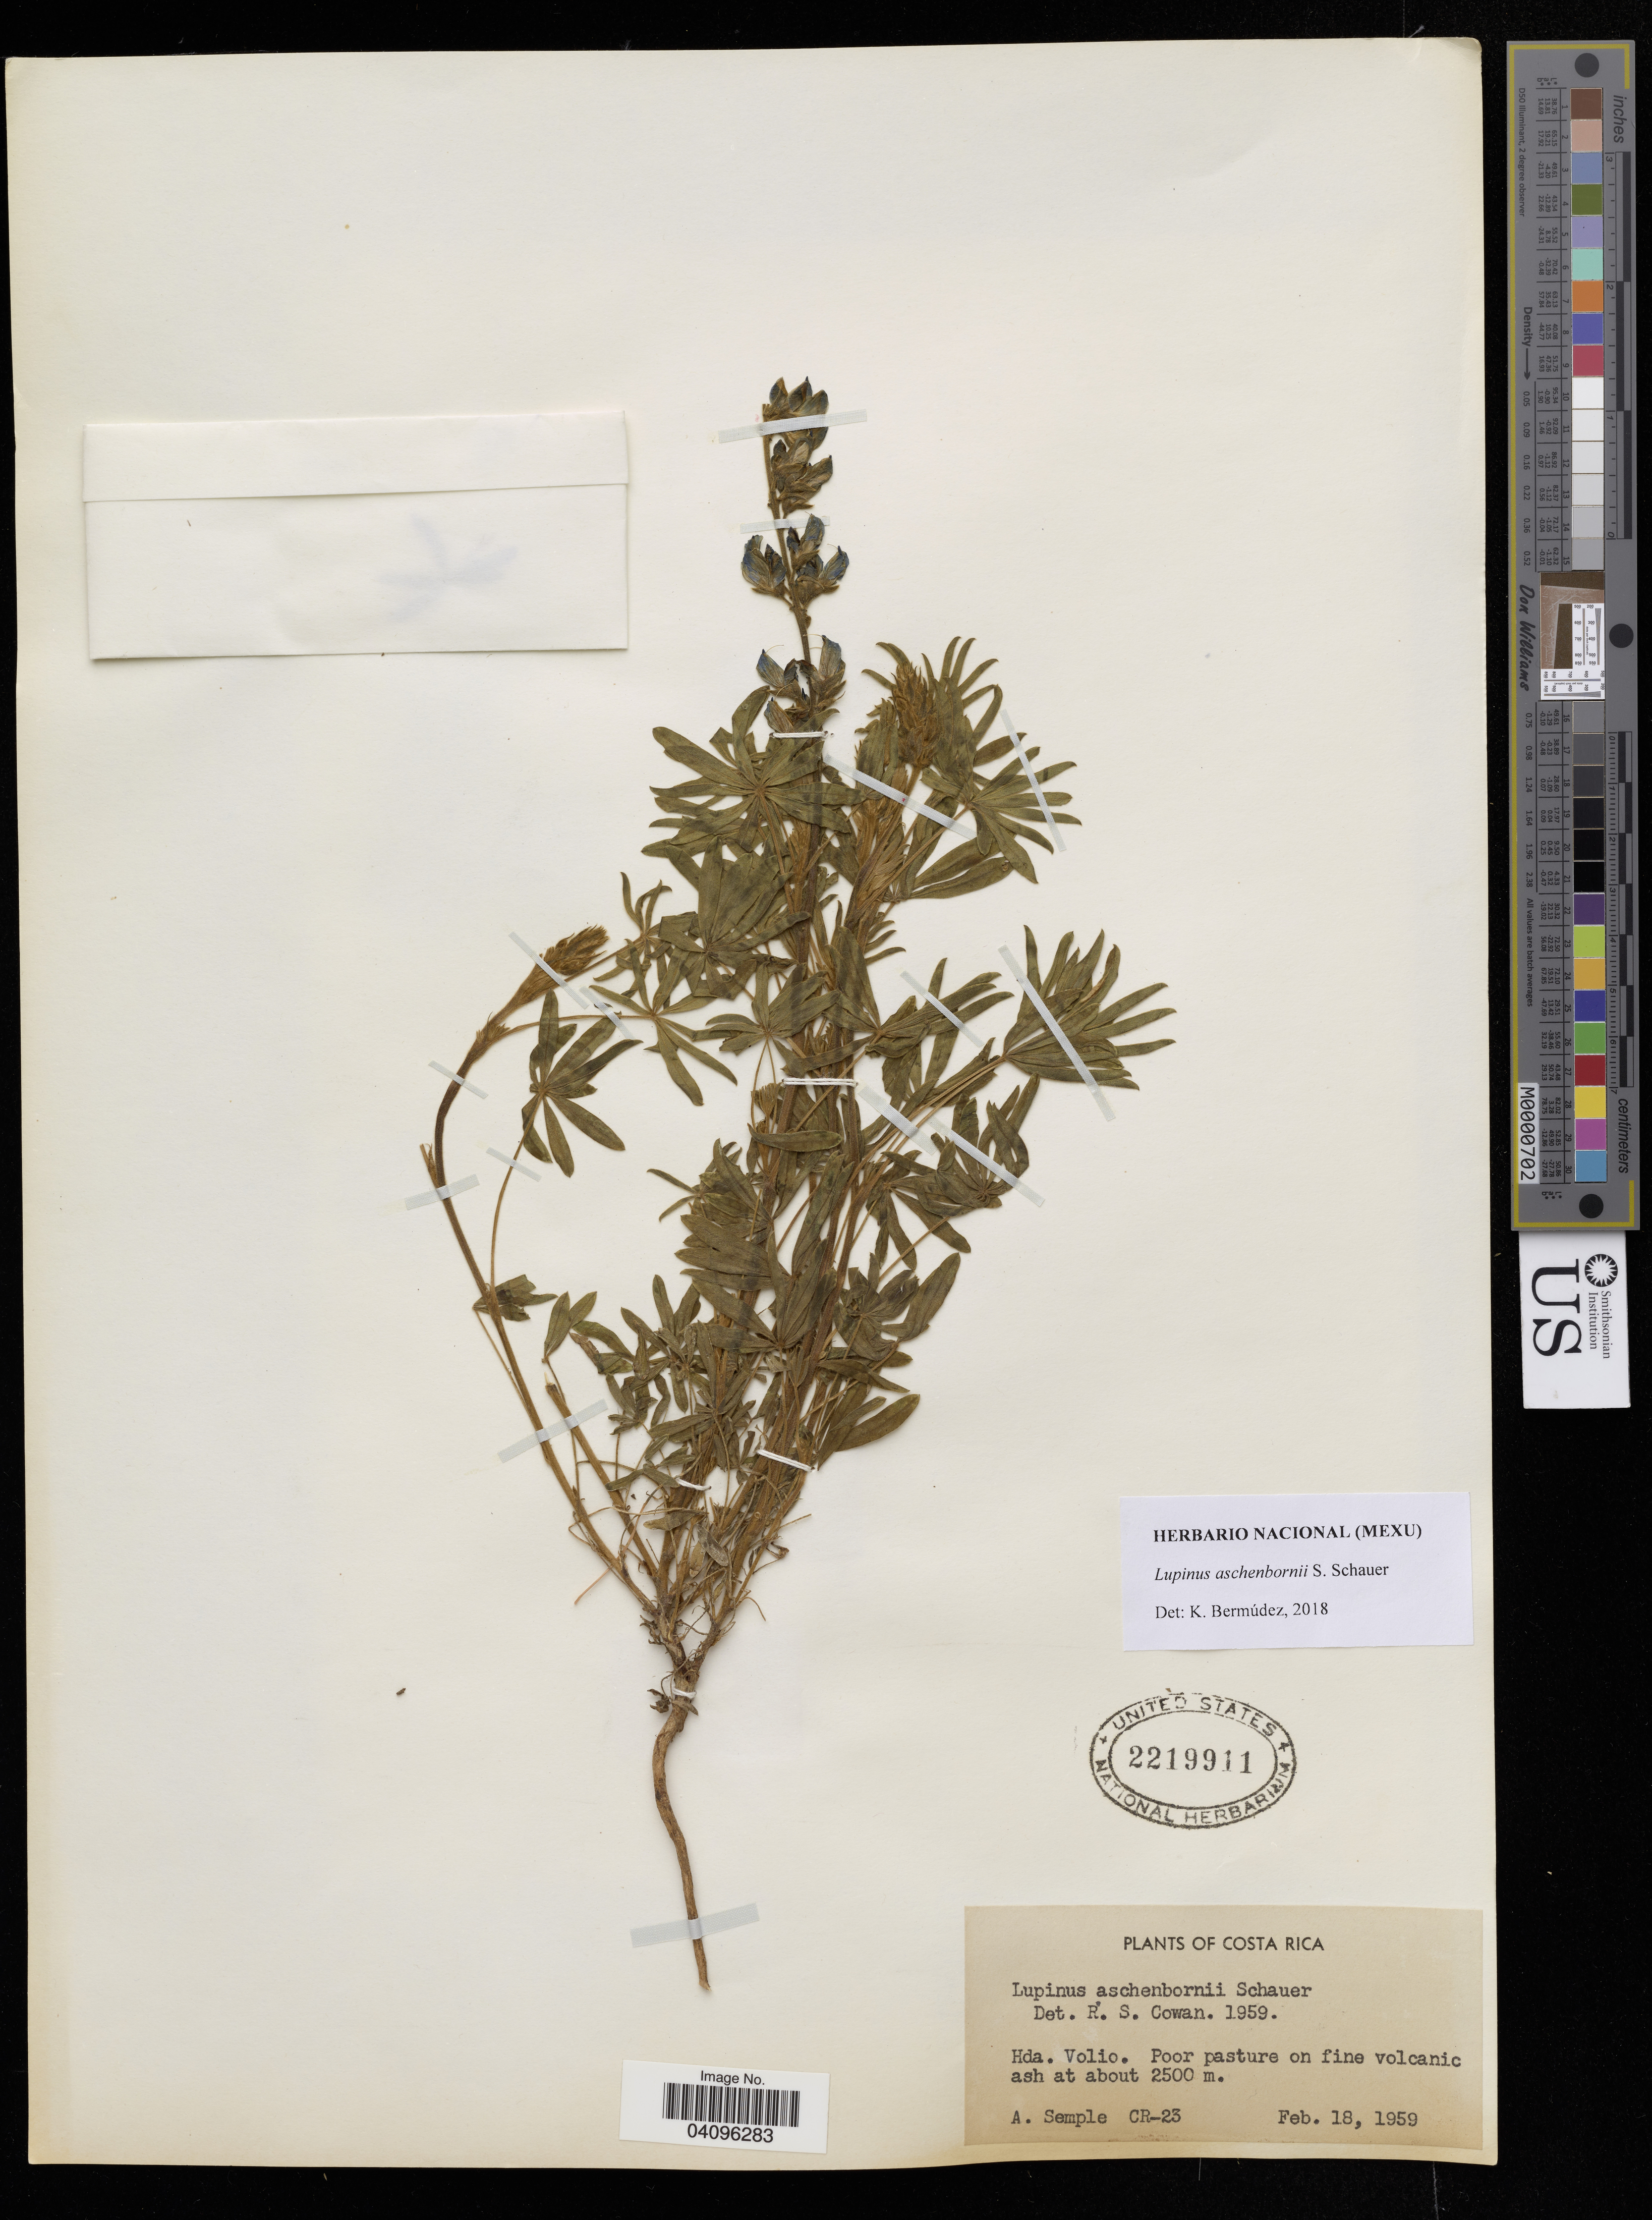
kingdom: Plantae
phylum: Tracheophyta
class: Magnoliopsida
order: Fabales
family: Fabaceae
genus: Lupinus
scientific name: Lupinus aschenbornii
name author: S. Schauer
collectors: A. Semple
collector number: CR-23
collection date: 1959-02-18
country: Costa Rica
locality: Hda. Volio.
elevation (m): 2500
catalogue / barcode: US 2219911